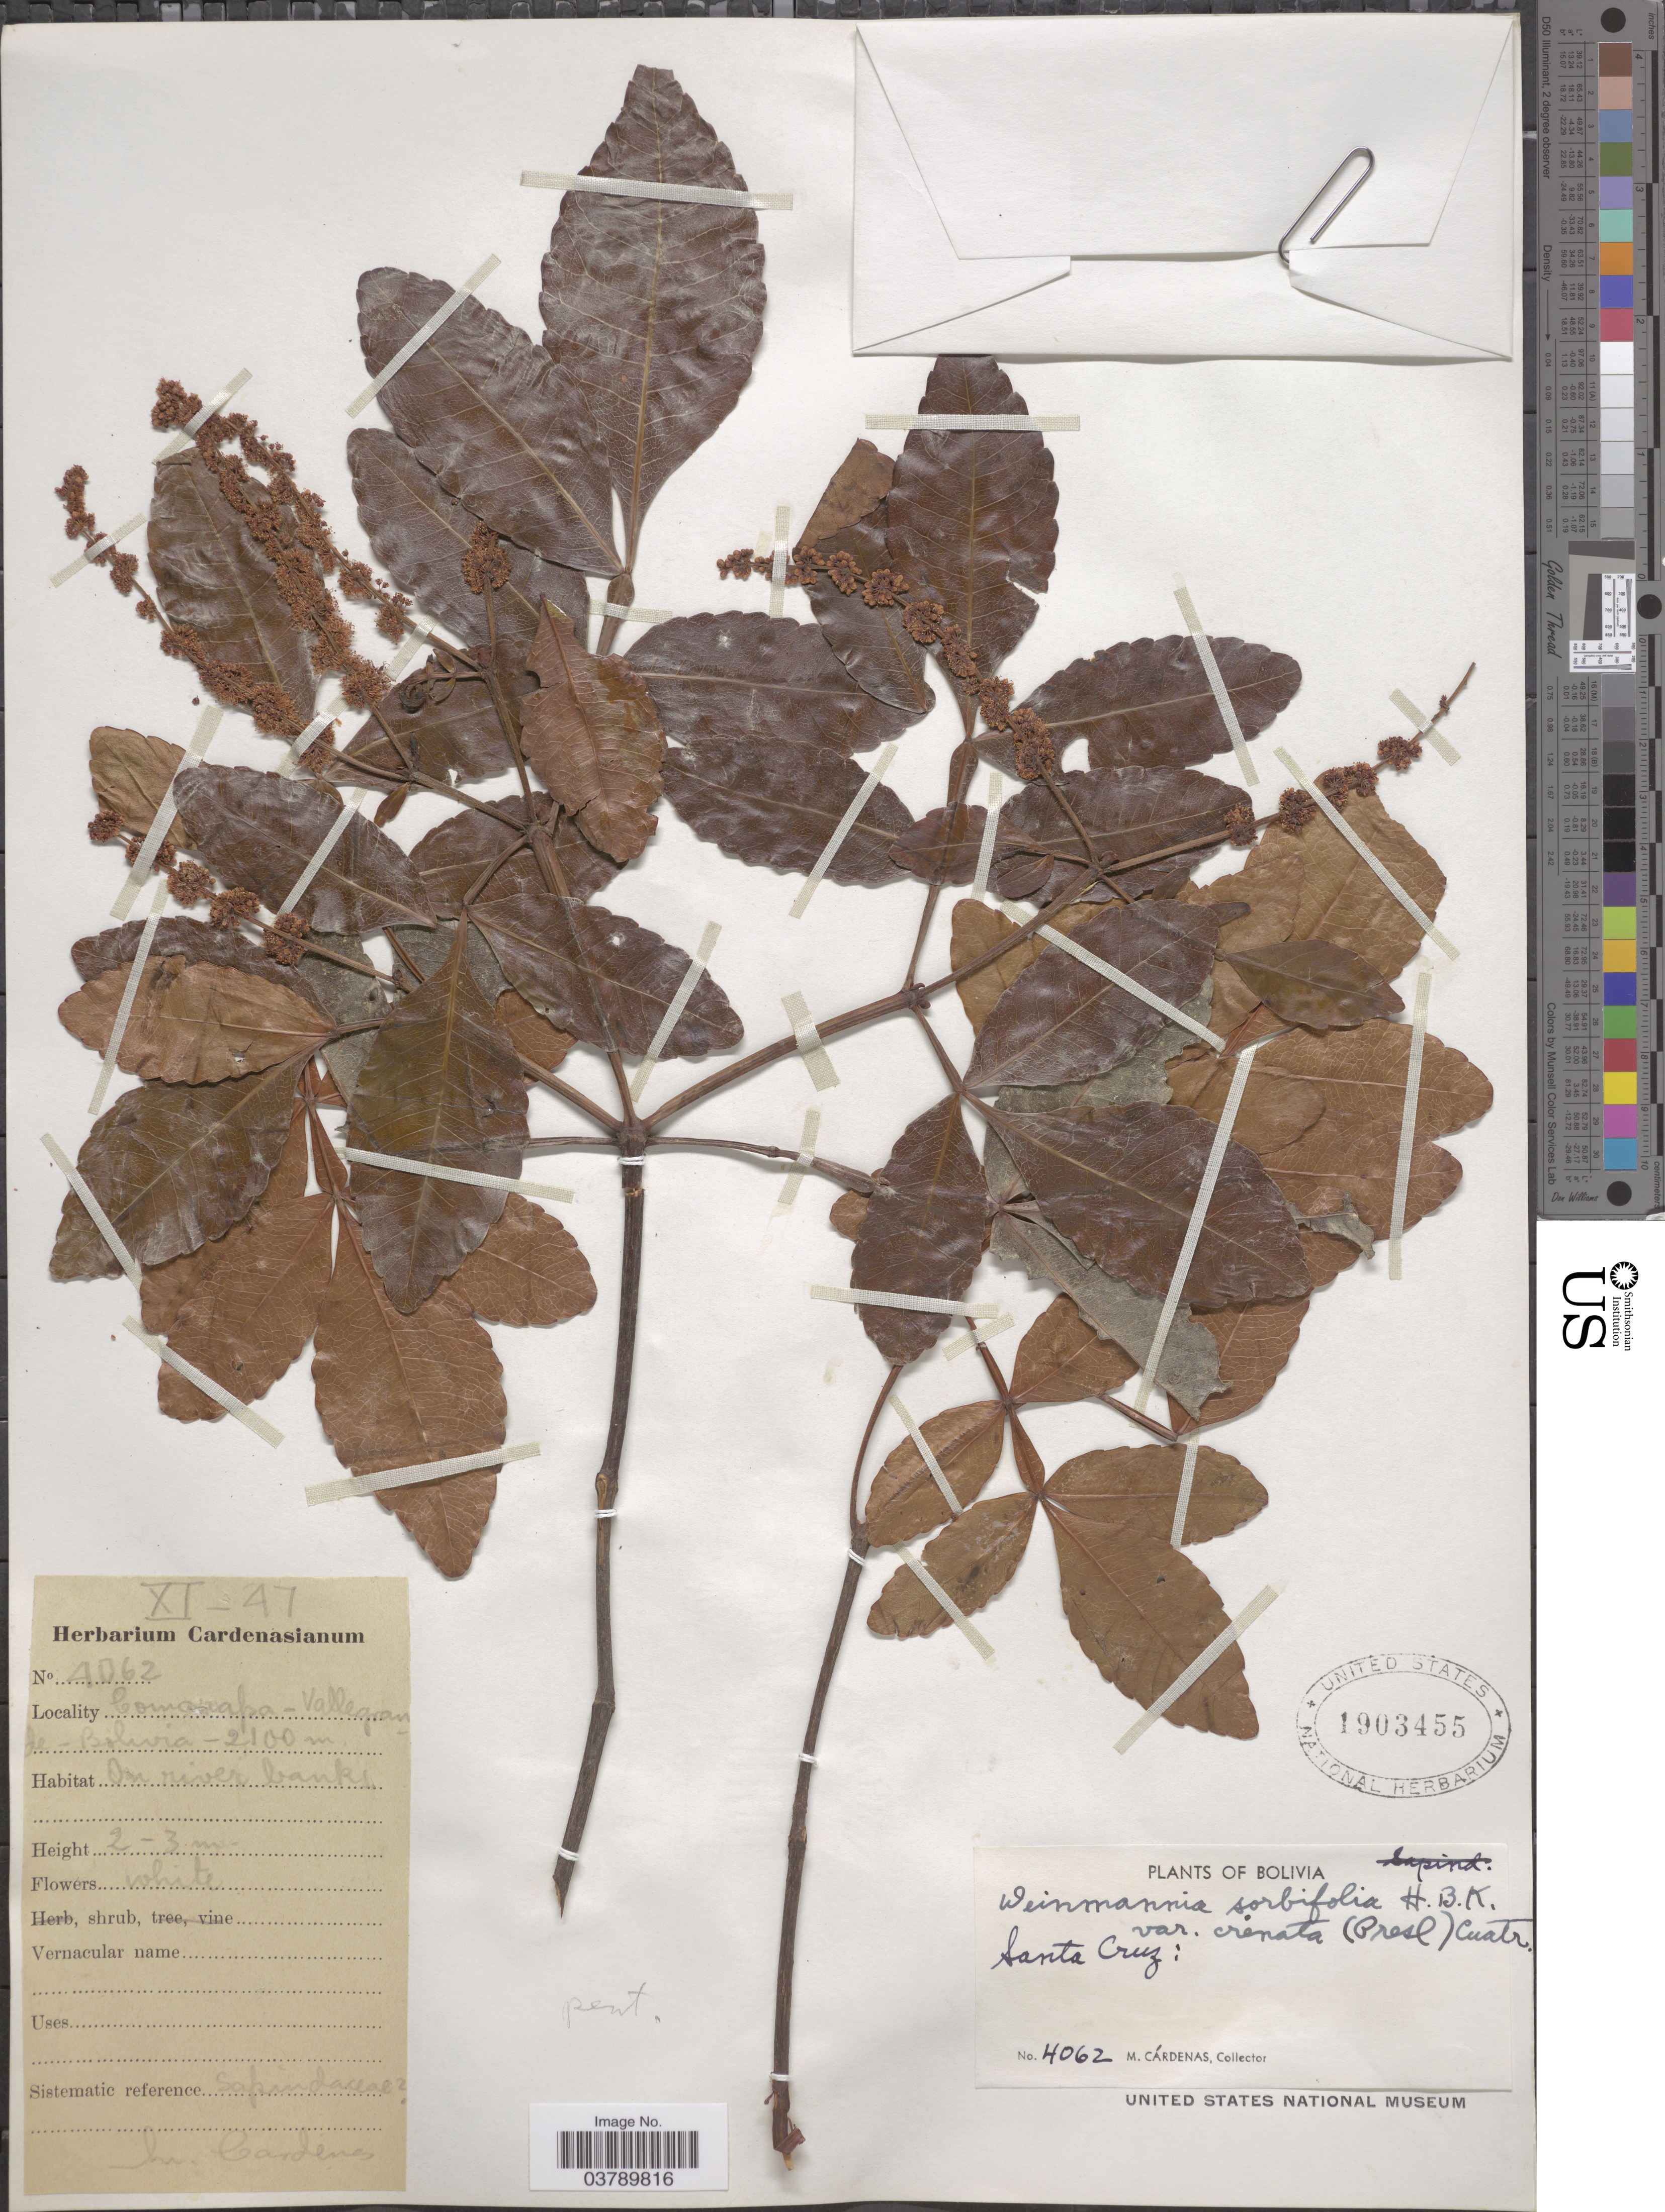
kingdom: Plantae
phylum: Tracheophyta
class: Magnoliopsida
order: Oxalidales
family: Cunoniaceae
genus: Weinmannia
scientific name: Weinmannia sorbifolia var. crenata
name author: Kunth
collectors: M. Cárdenas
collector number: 4062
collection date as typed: Transcribed d/m/y: /11/47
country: Bolivia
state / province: Santa Cruz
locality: Comarapa-Vallegrande.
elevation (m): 2100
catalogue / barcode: US 1903455